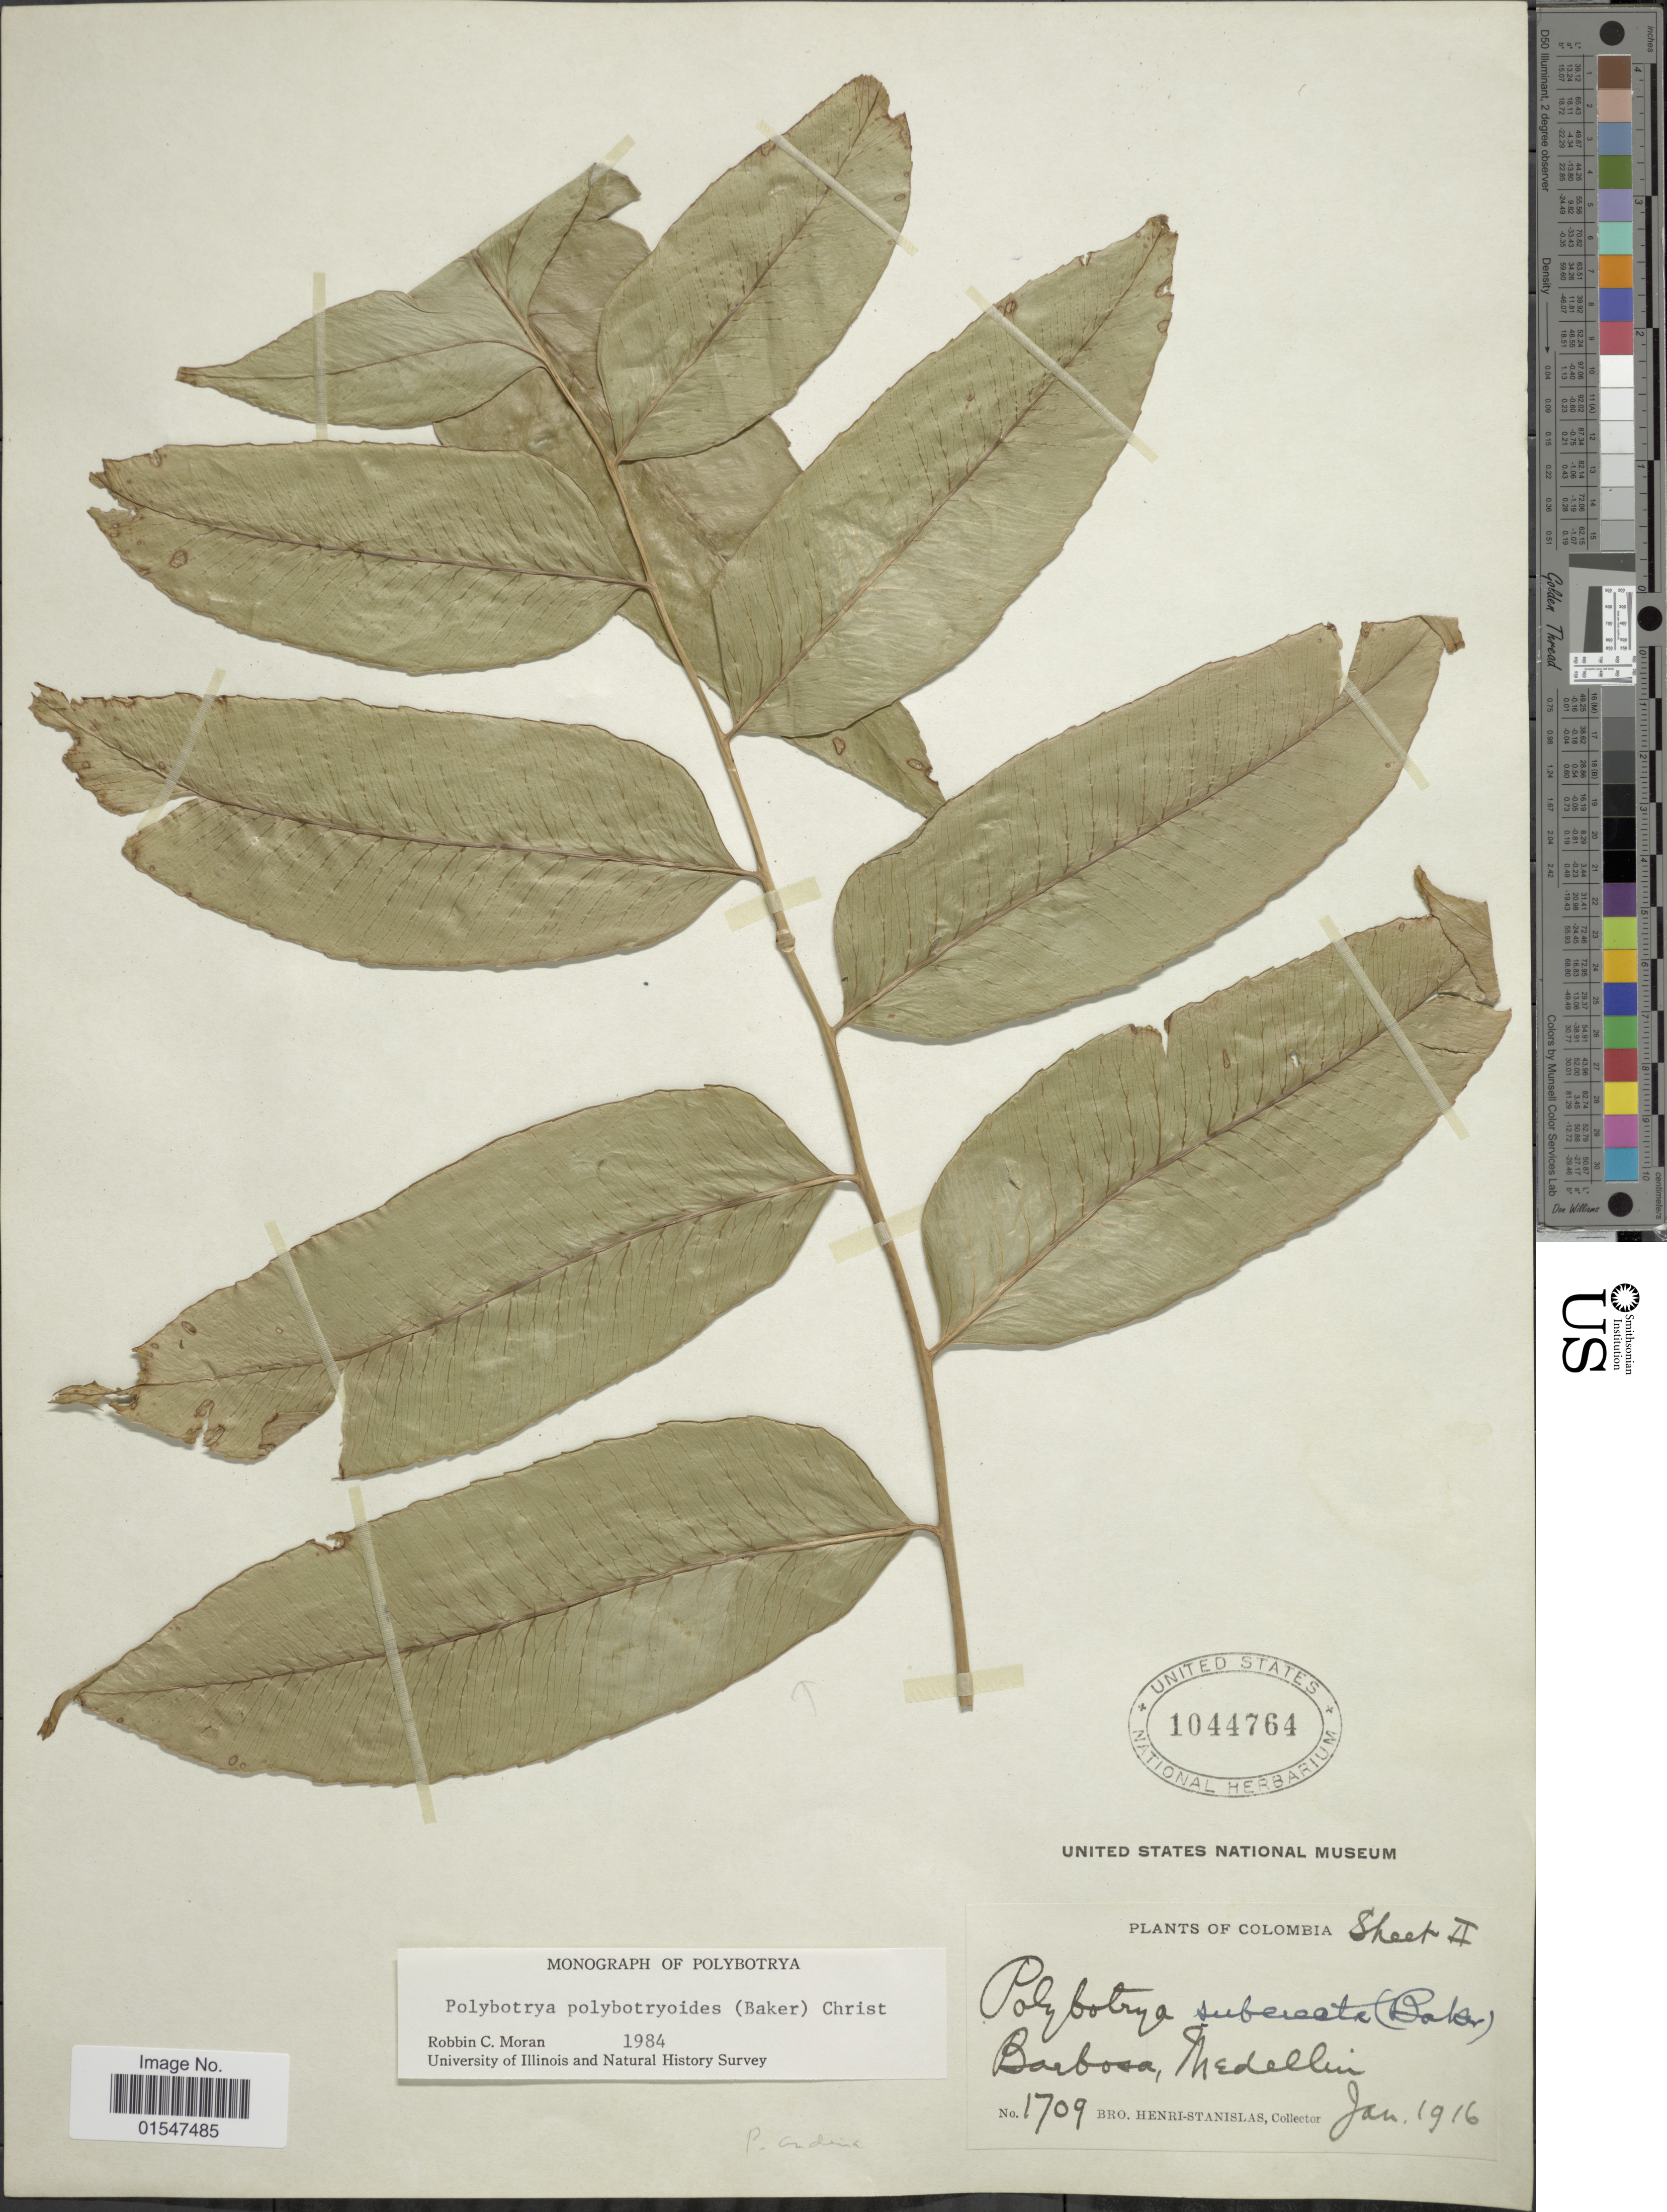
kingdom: Plantae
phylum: Tracheophyta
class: Polypodiopsida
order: Polypodiales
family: Dryopteridaceae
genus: Polybotrya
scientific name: Polybotrya polybotryoides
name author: (Baker) Christ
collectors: Henri-Stanislas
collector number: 1709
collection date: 1906-01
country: Colombia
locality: Barbosa, Medellin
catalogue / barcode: US 1044764